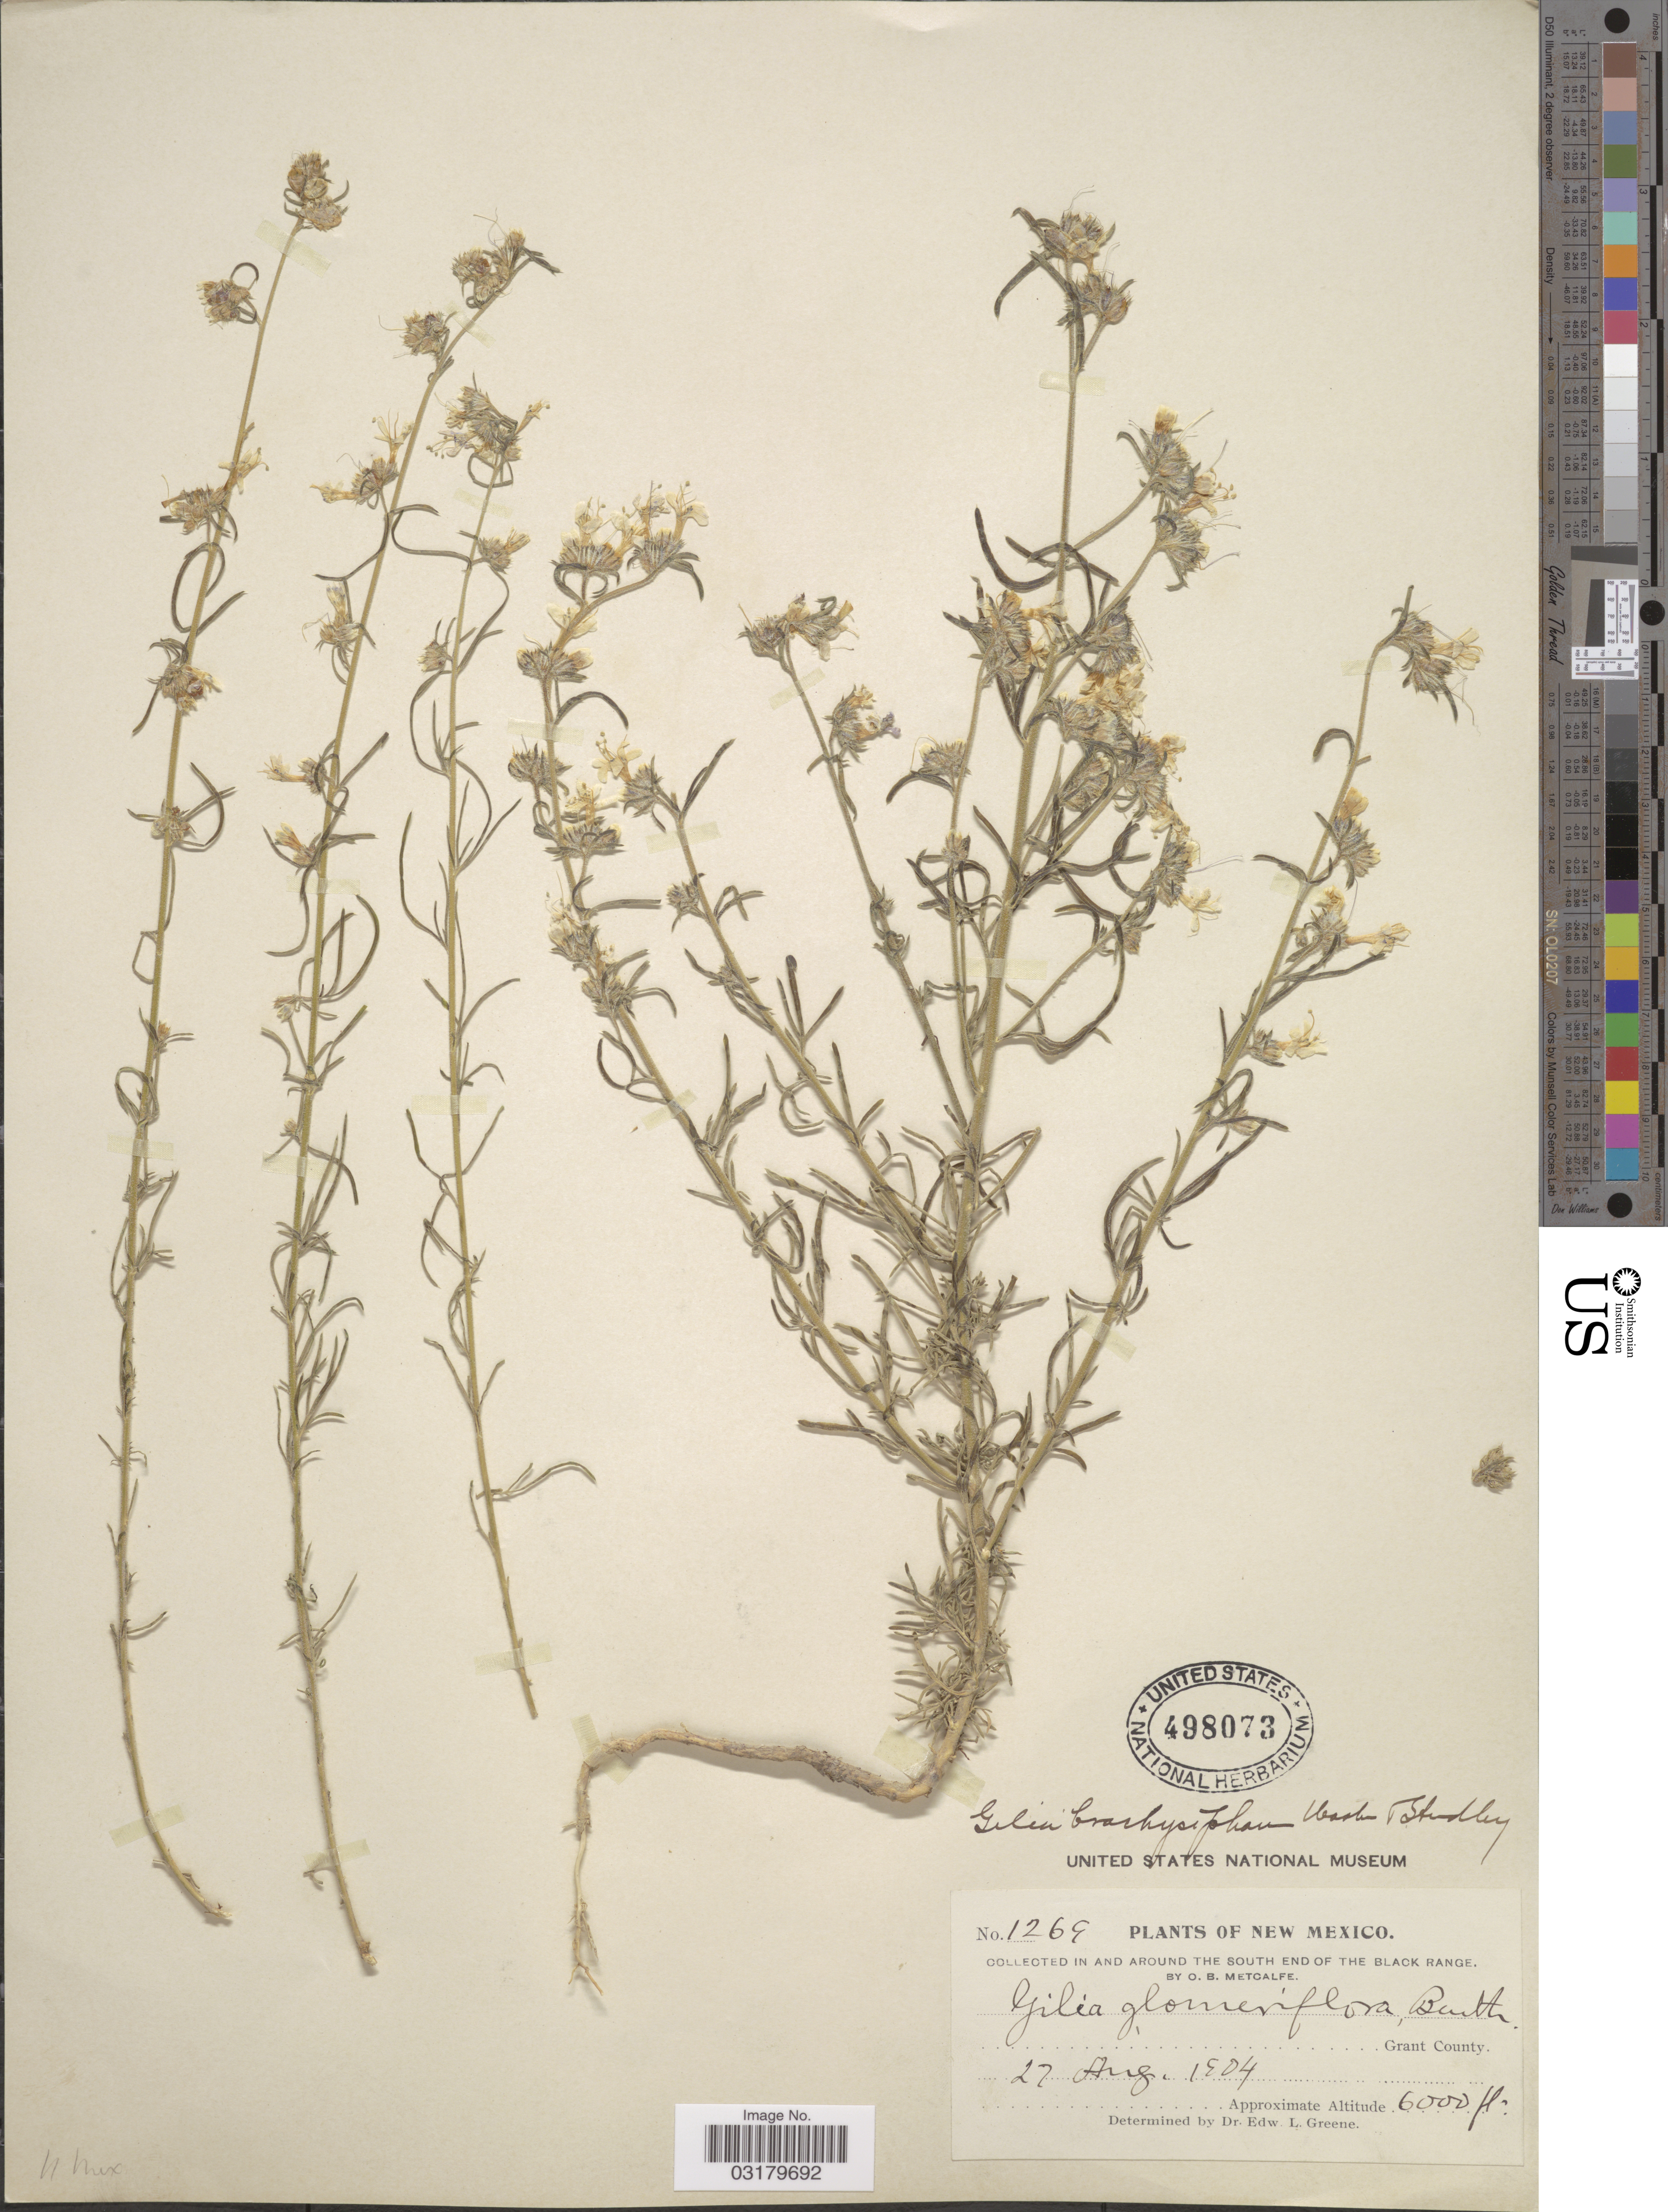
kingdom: Plantae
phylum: Tracheophyta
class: Magnoliopsida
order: Ericales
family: Polemoniaceae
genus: Ipomopsis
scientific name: Ipomopsis polyantha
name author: (Rydb.) V.E. Grant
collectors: O. B. Metcalfe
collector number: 1269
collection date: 1904-08-27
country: United States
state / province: New Mexico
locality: In and around the South End of the Black Range. Grant County.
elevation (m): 1829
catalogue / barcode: US 498073